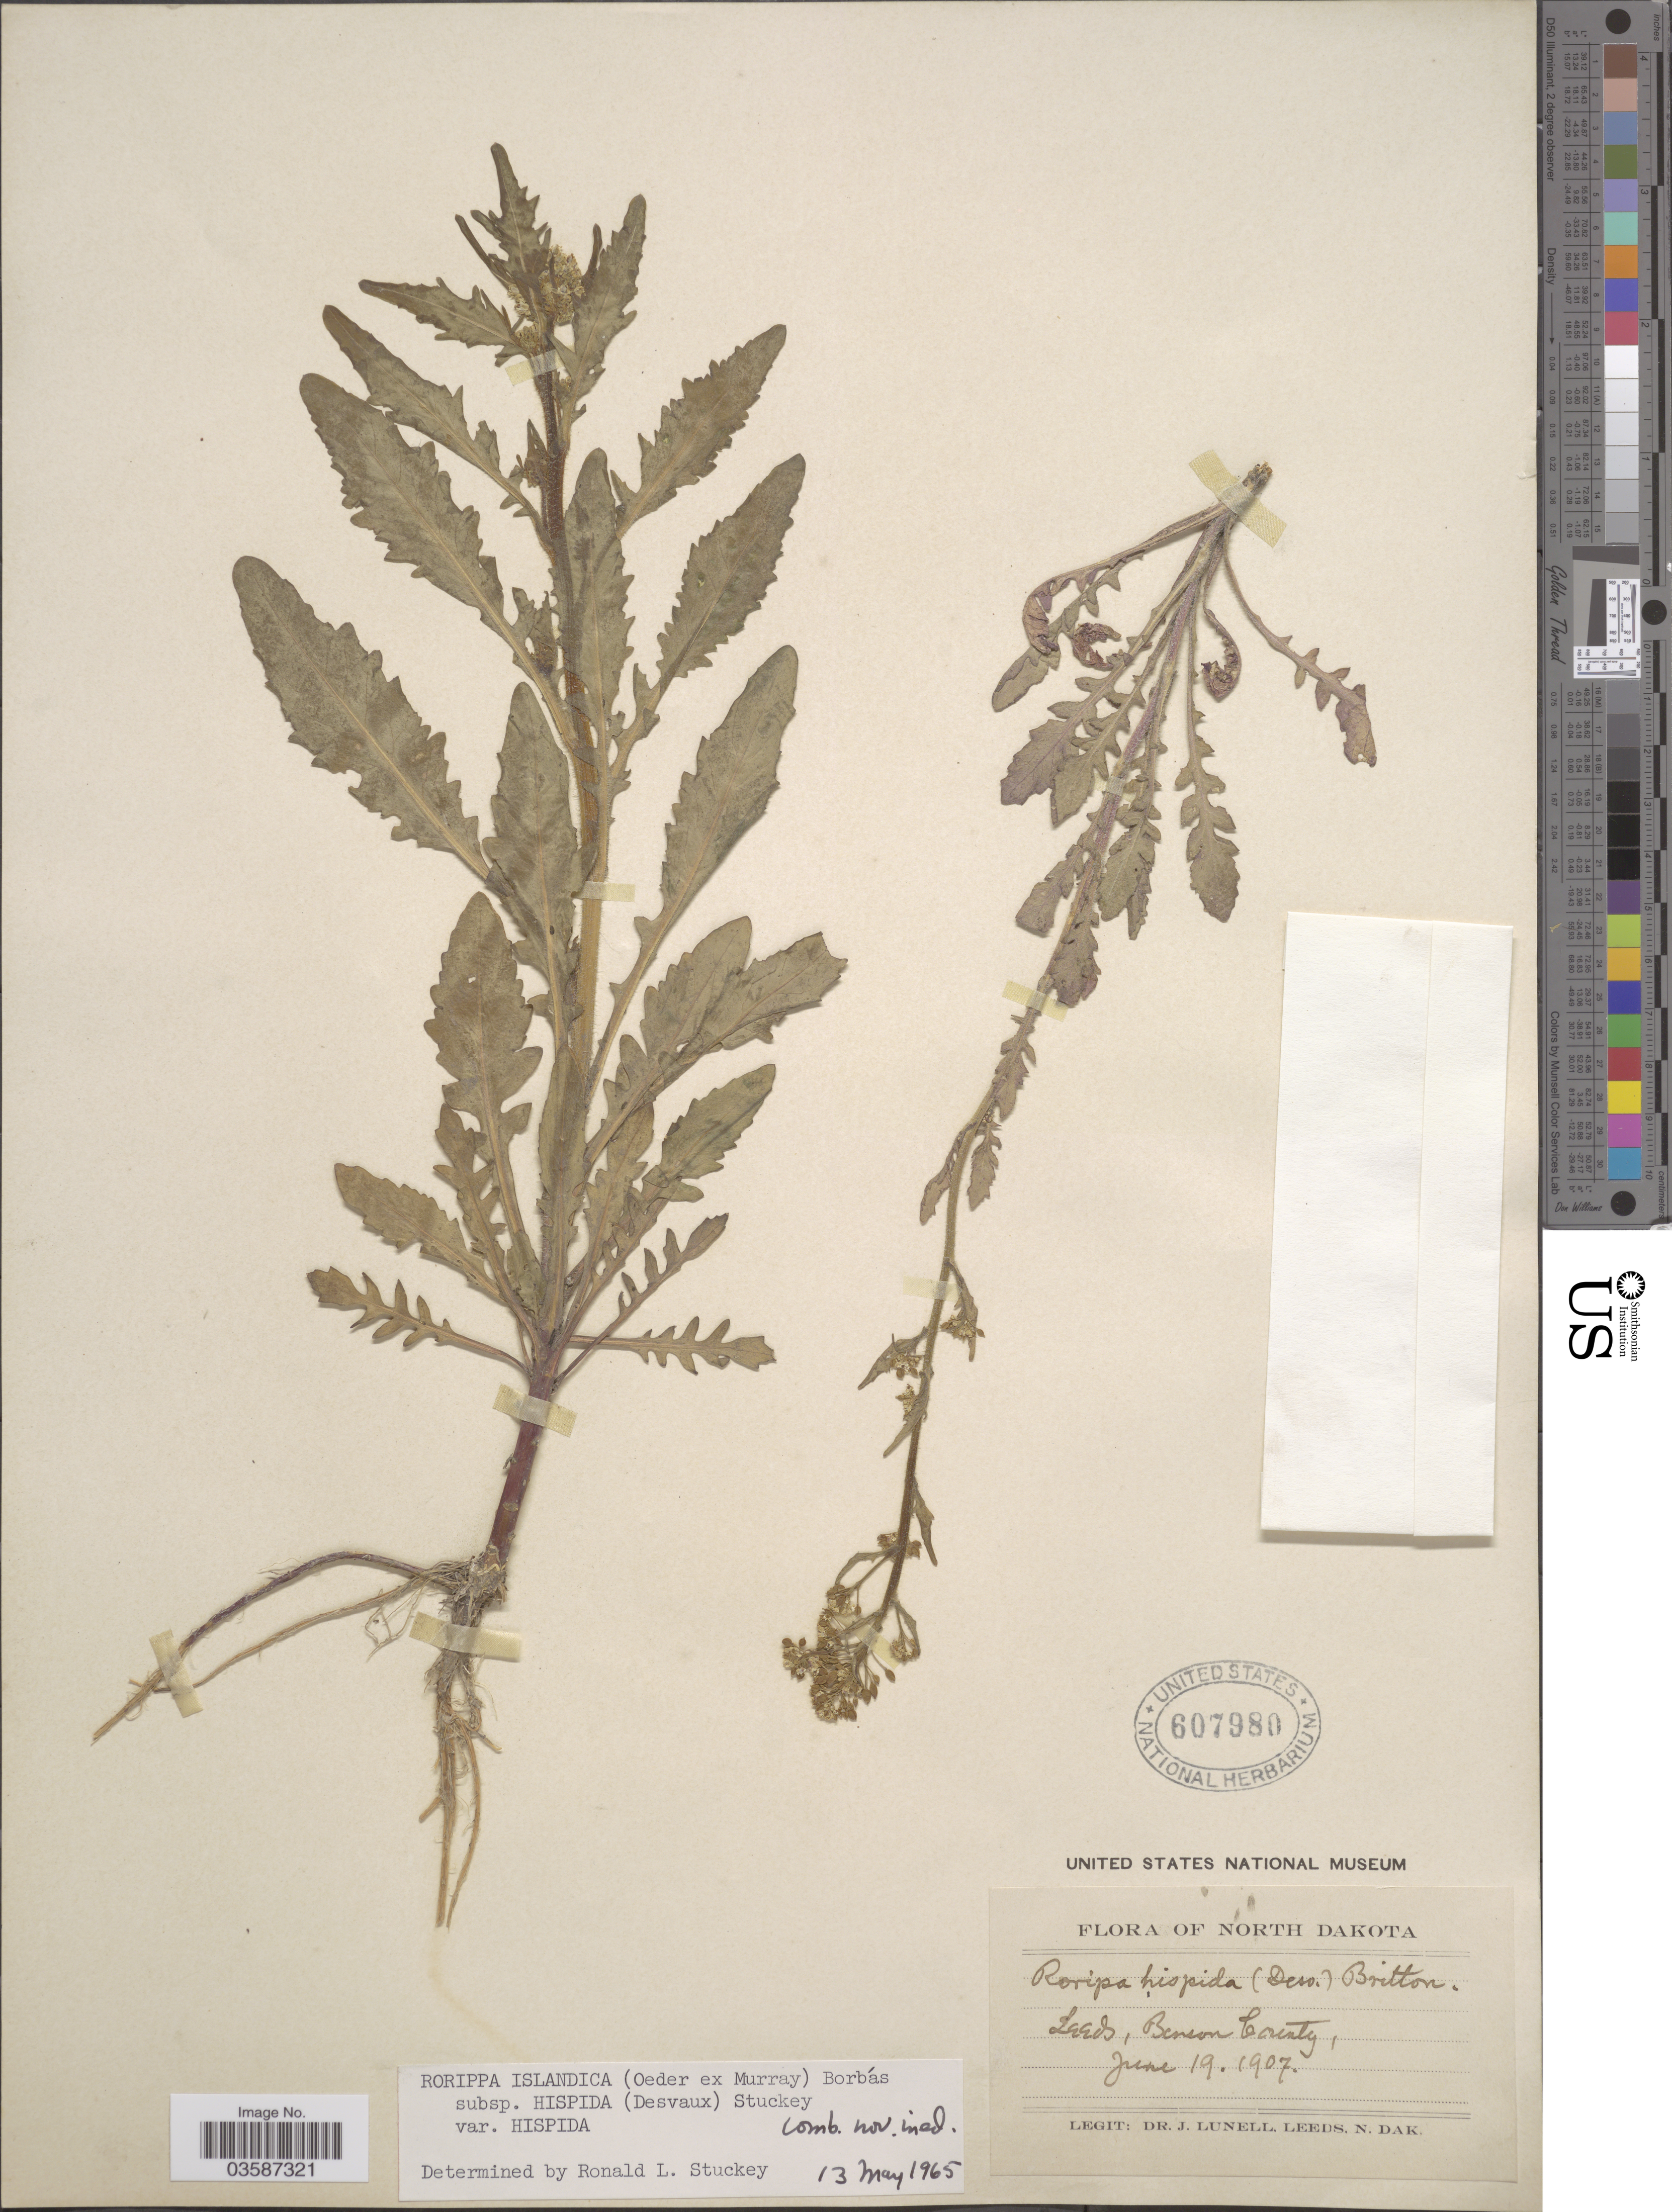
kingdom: Plantae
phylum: Tracheophyta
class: Magnoliopsida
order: Brassicales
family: Brassicaceae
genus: Rorippa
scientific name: Rorippa islandica var. hispida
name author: (Desv.) Butters & Abbe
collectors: J. Lunell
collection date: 1907-06-19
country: United States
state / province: North Dakota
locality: Leeds, Benson County.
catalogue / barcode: US 607980